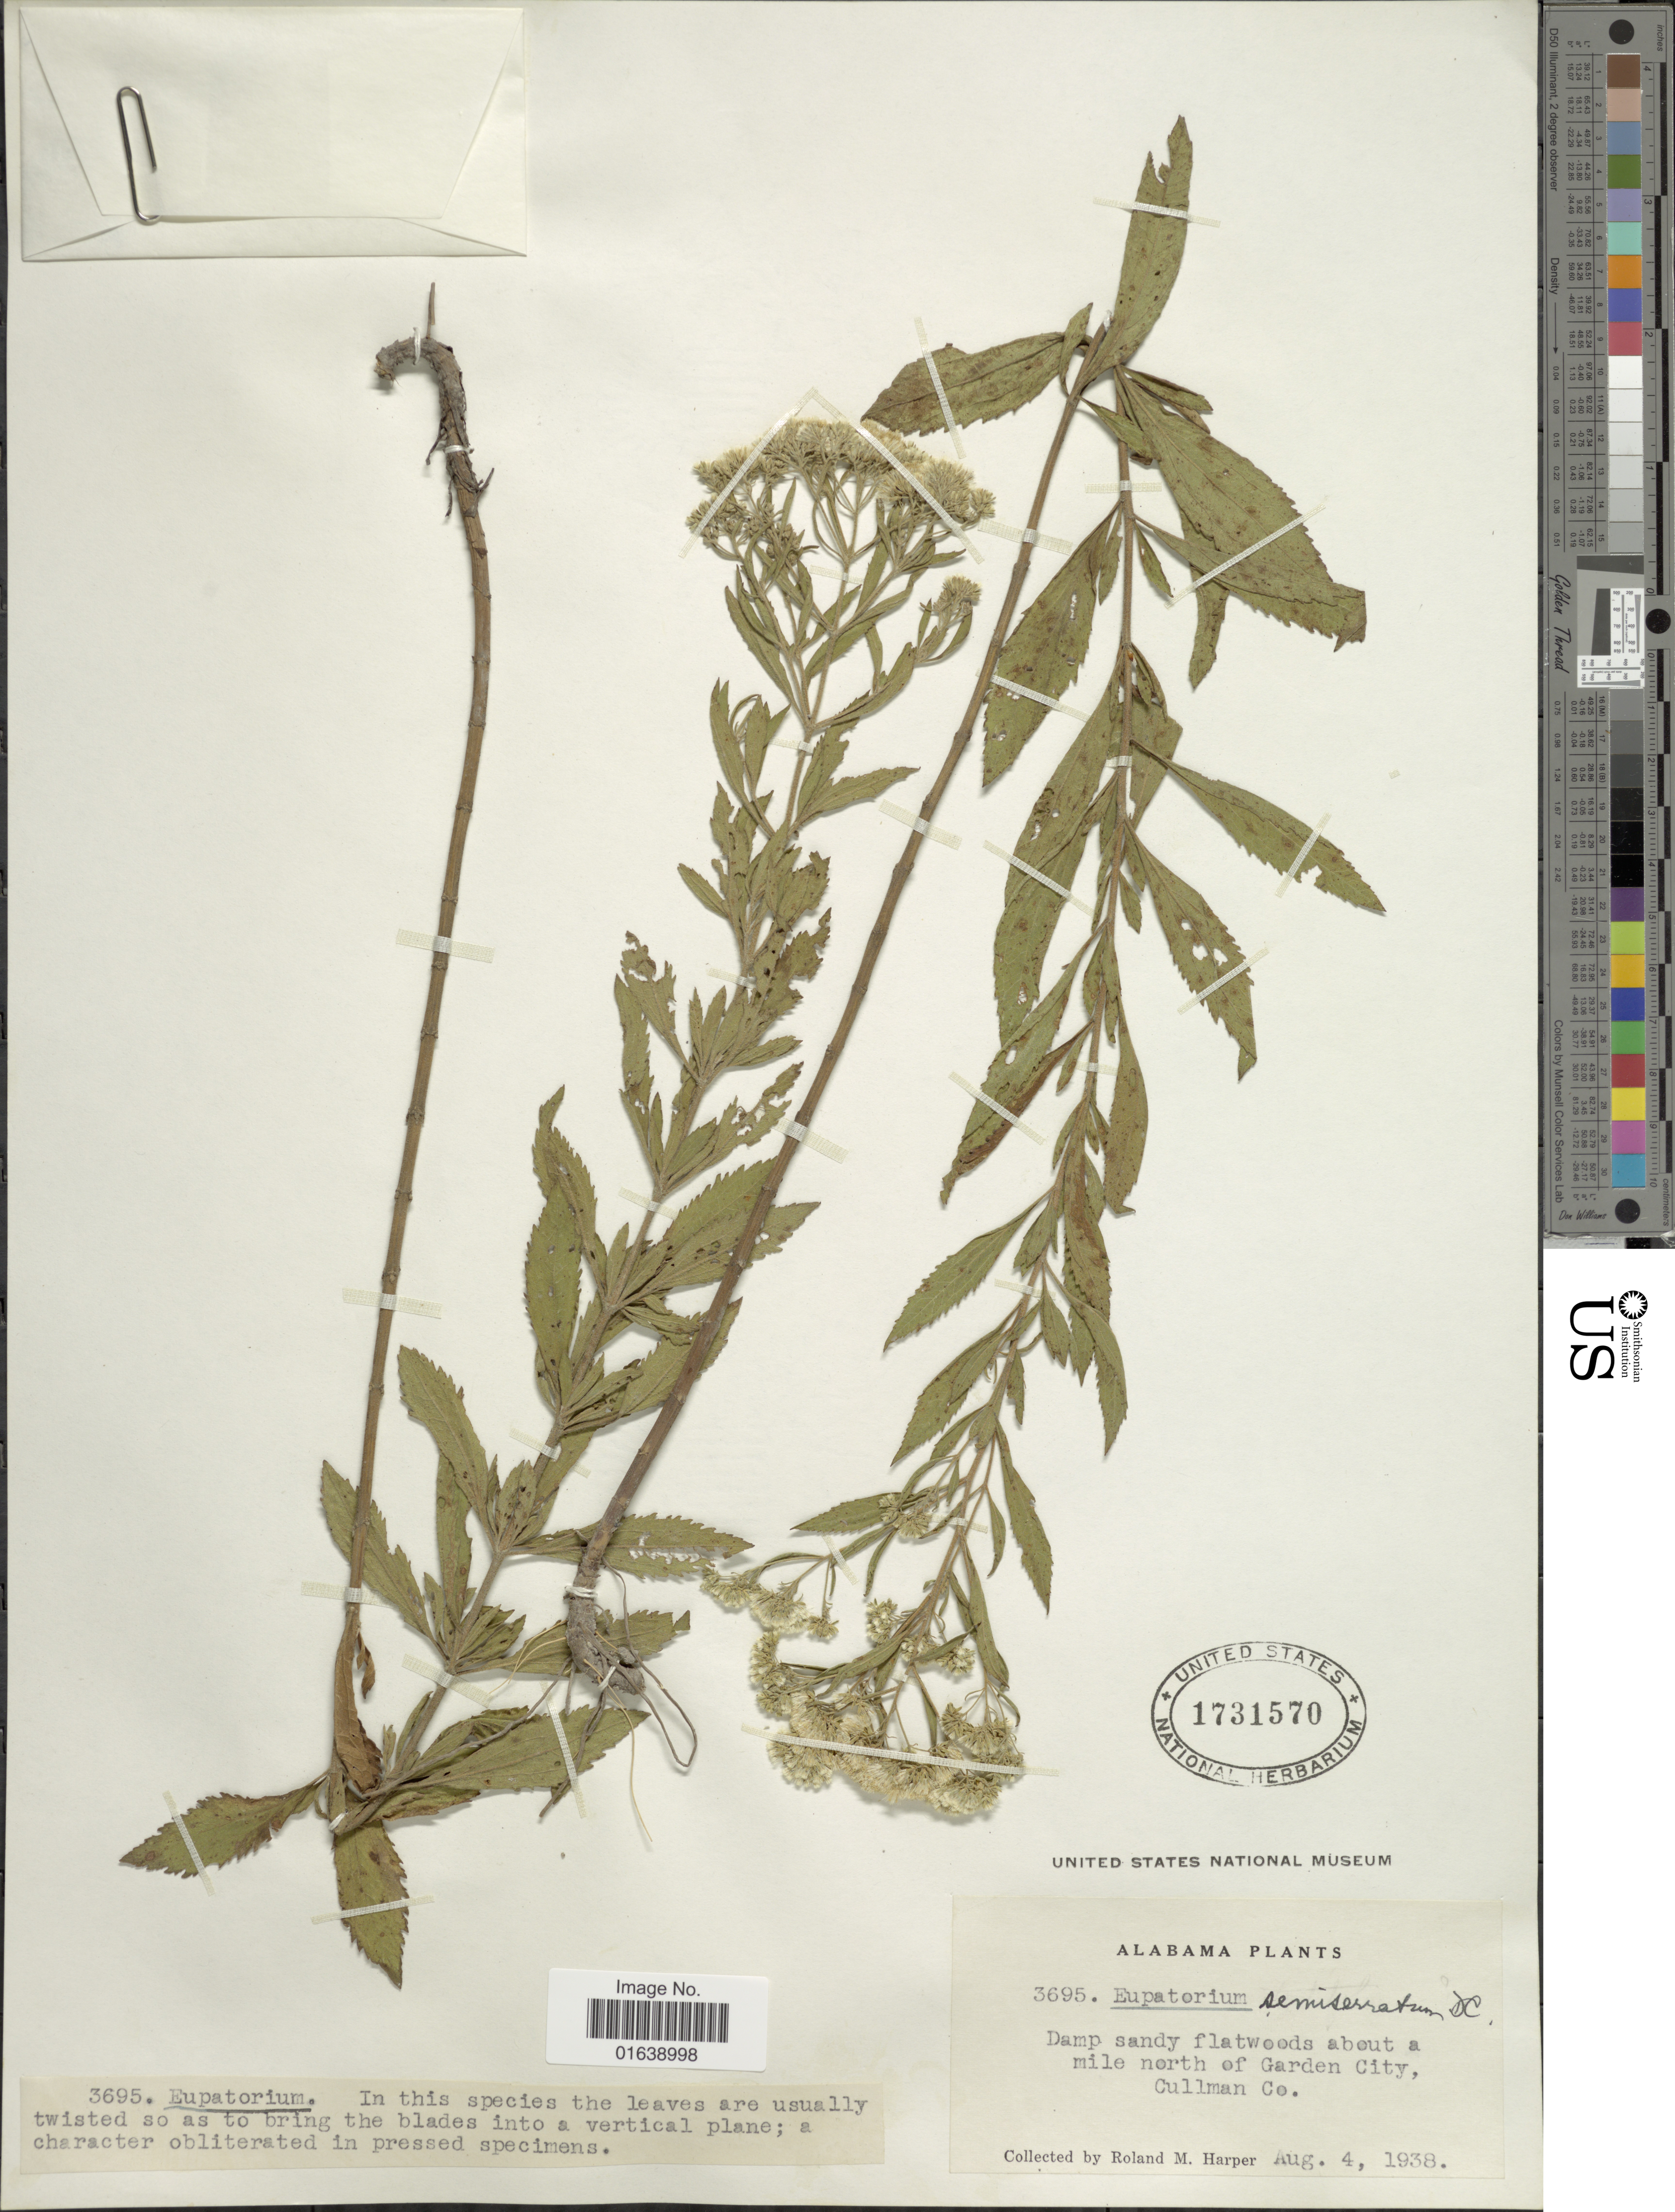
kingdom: Plantae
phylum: Tracheophyta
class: Magnoliopsida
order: Asterales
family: Asteraceae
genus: Eupatorium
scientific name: Eupatorium cuneifolium var. semiserratum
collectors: R. M. Harper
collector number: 3695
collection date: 1938-08-04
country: United States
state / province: Alabama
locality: Alabama. Damp sandy flatwoods about a mile north of Garden City.Cullman Co.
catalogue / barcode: US 1731570